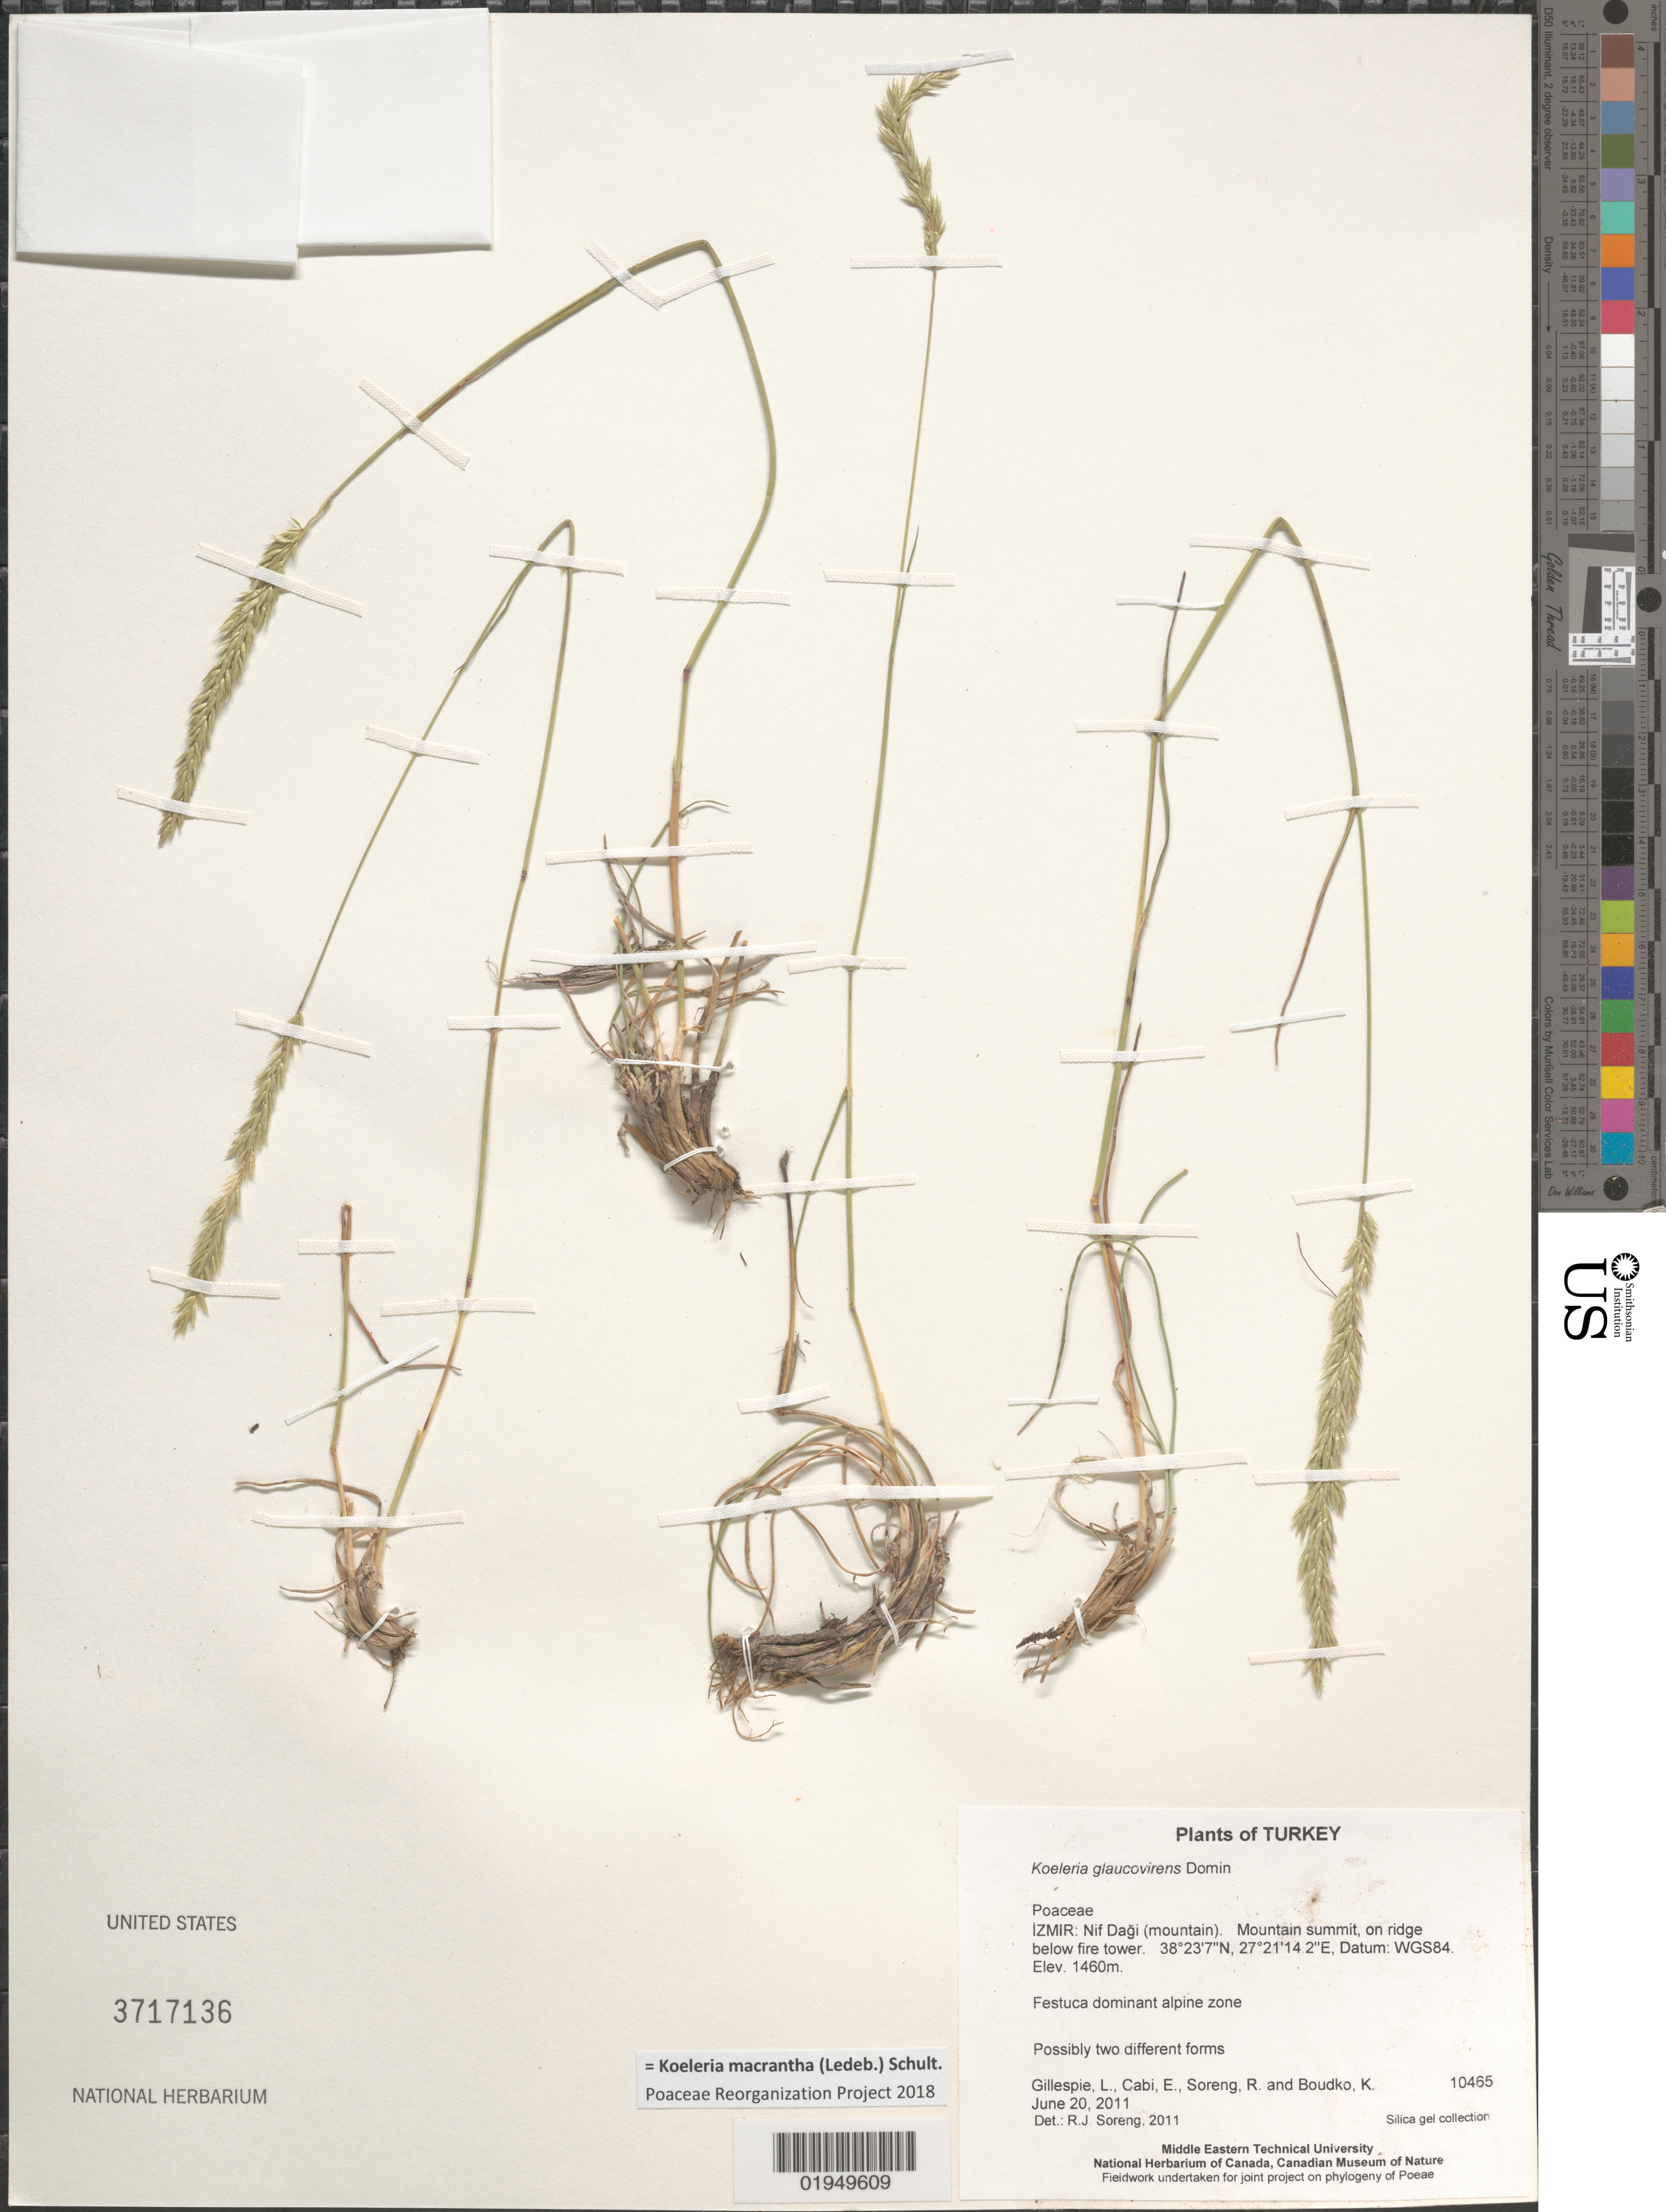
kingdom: Plantae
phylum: Tracheophyta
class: Liliopsida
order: Poales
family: Poaceae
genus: Koeleria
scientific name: Koeleria macrantha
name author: (Ledeb.) Schult.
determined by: Poaceae Reorganization Project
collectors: L. J. Gillespie, E. Cabi, R. J. Soreng & K. Boudko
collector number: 10465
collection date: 2011-06-20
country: Turkey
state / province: Izmir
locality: Nif Dagi (mountain). Mountain summit, on ridge below fire tower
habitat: Festuca dominant alpine zone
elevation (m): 1460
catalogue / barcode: US 3717136